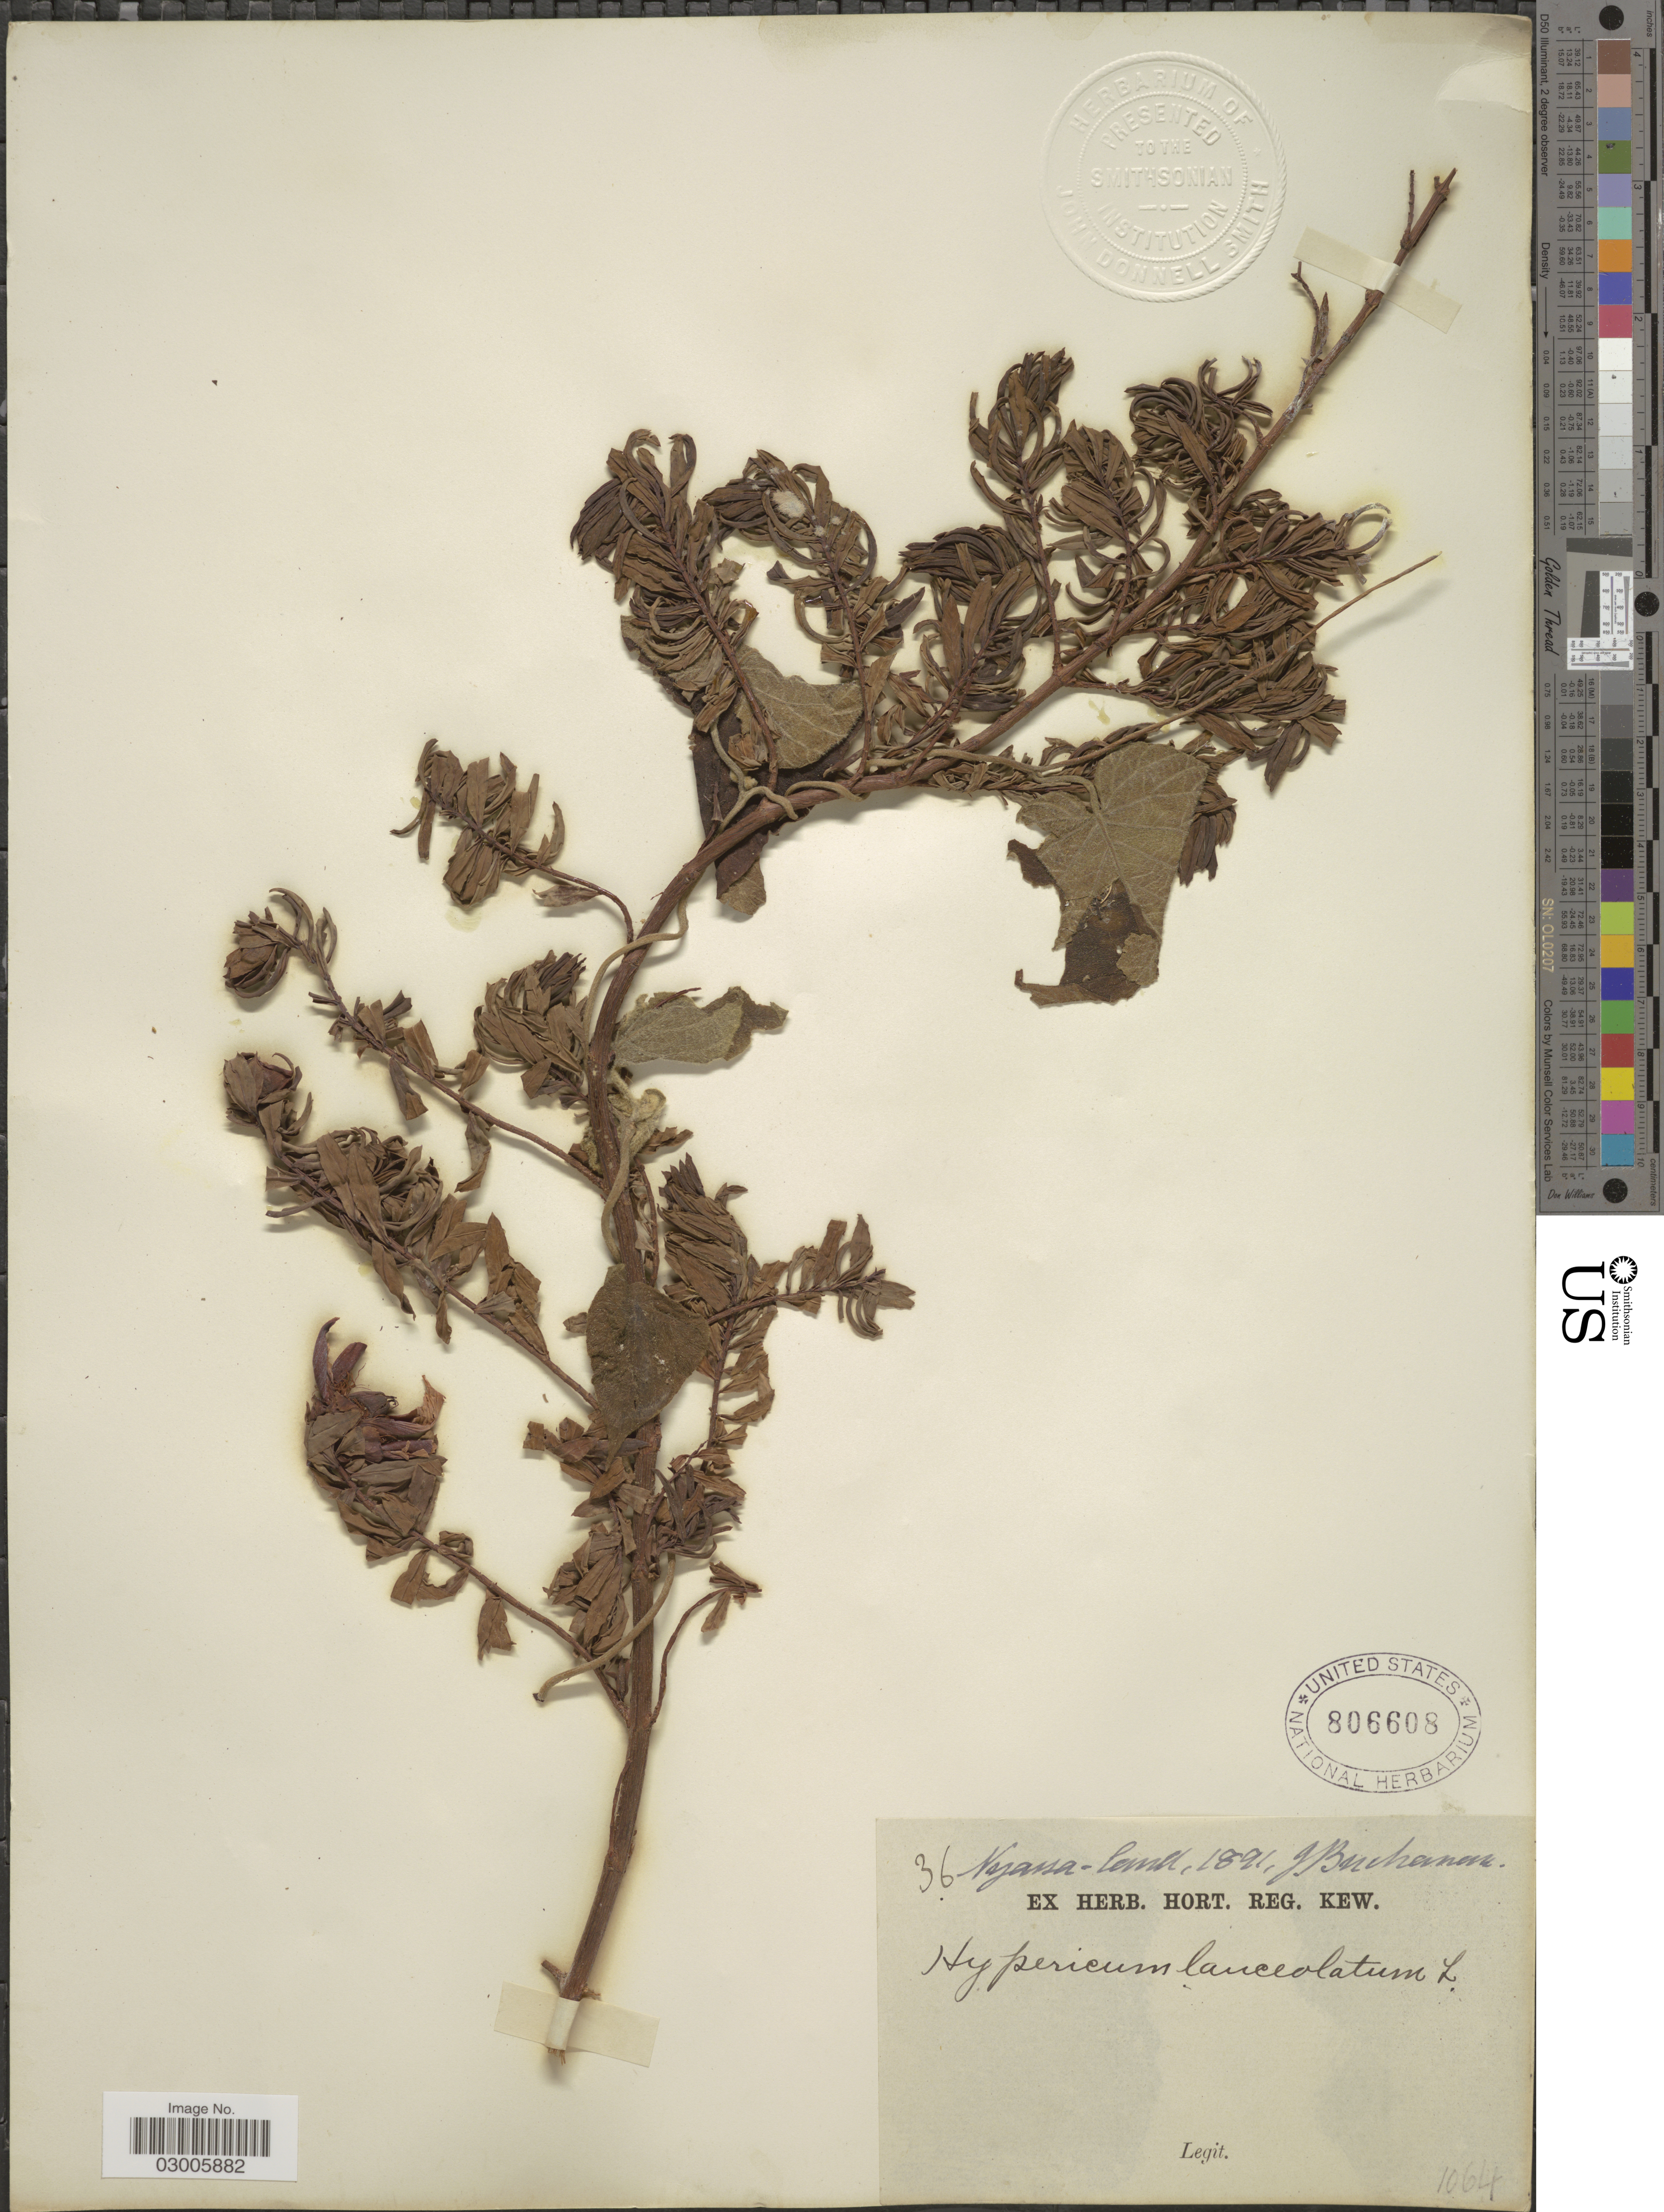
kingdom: Plantae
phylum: Tracheophyta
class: Magnoliopsida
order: Malpighiales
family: Hypericaceae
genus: Hypericum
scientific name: Hypericum revolutum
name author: Vahl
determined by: Strong, Mark T., (BOT), Smithsonian Institution - National Museum of Natural History (UNITED STATES)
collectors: J. Buchanan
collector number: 36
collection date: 1891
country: Malawi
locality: Nyassa-land.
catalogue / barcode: US 806608